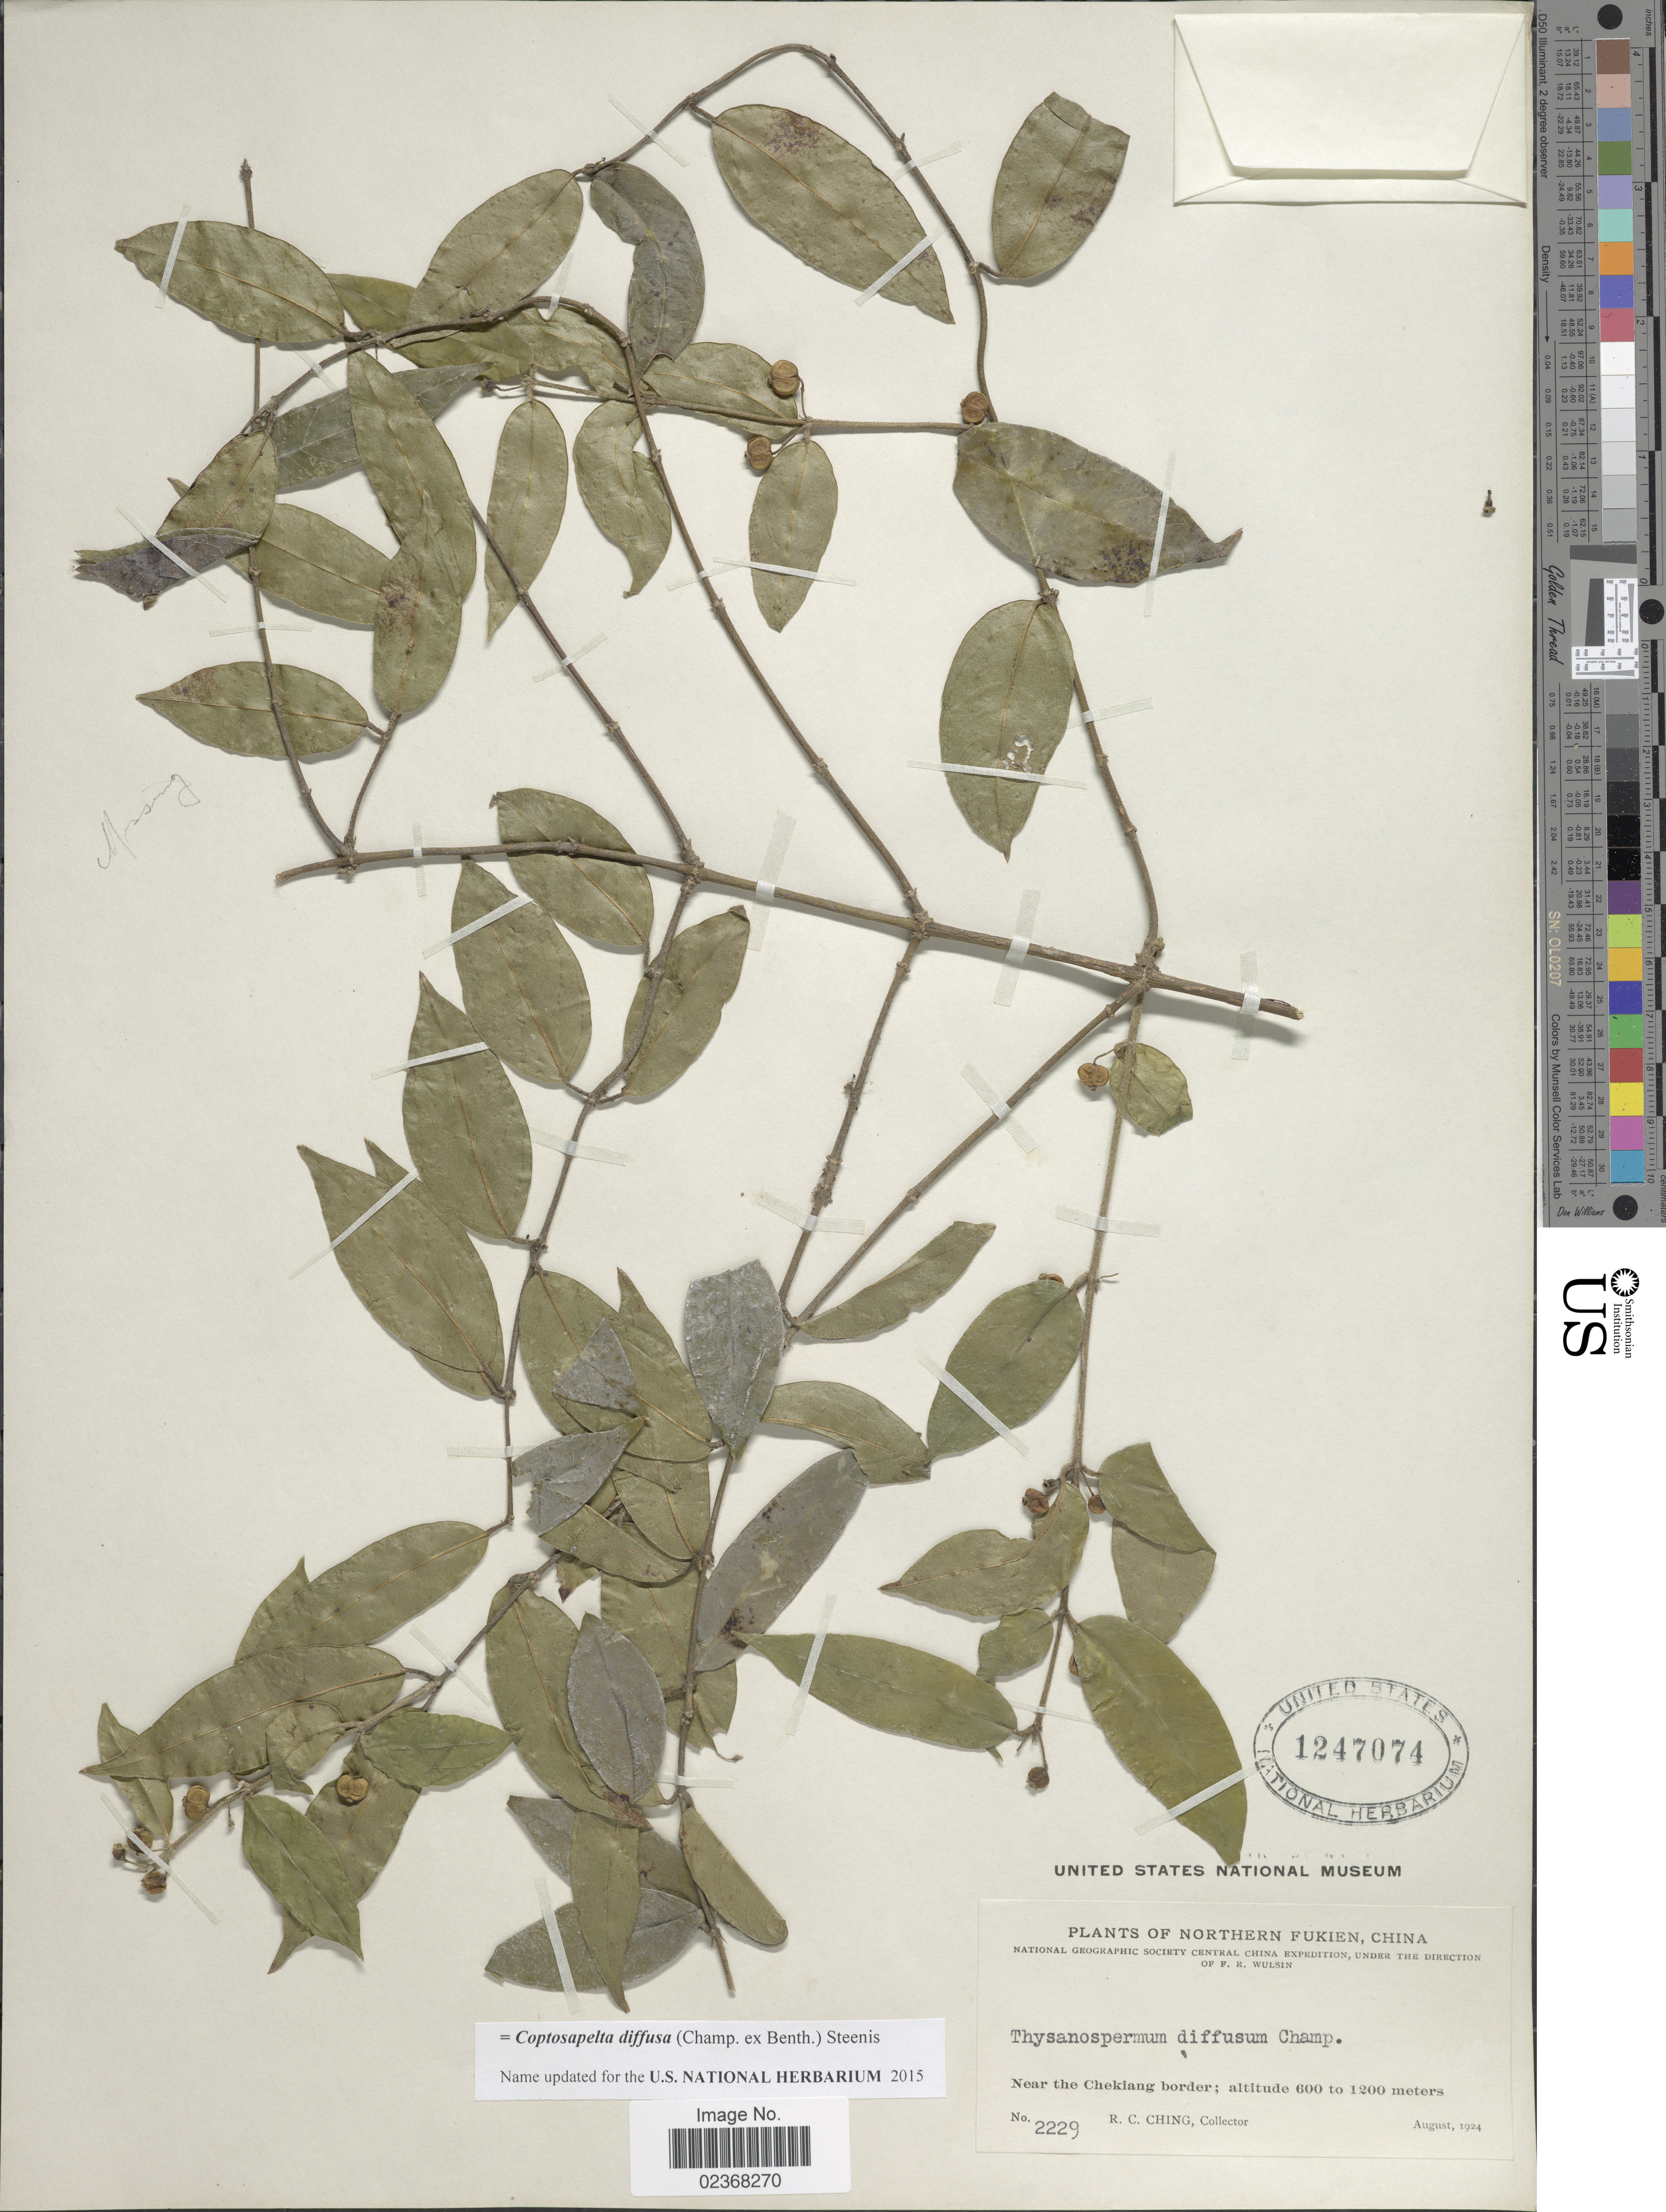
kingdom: Plantae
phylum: Tracheophyta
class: Magnoliopsida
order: Gentianales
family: Rubiaceae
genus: Coptosapelta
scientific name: Coptosapelta diffusa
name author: (Champ. ex Benth.) Steenis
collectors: R. C. Ching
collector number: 2229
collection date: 1924-08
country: China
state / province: Fujian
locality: Northern Fukien, China, Near the Chekiang border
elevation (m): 600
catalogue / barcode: US 1247074